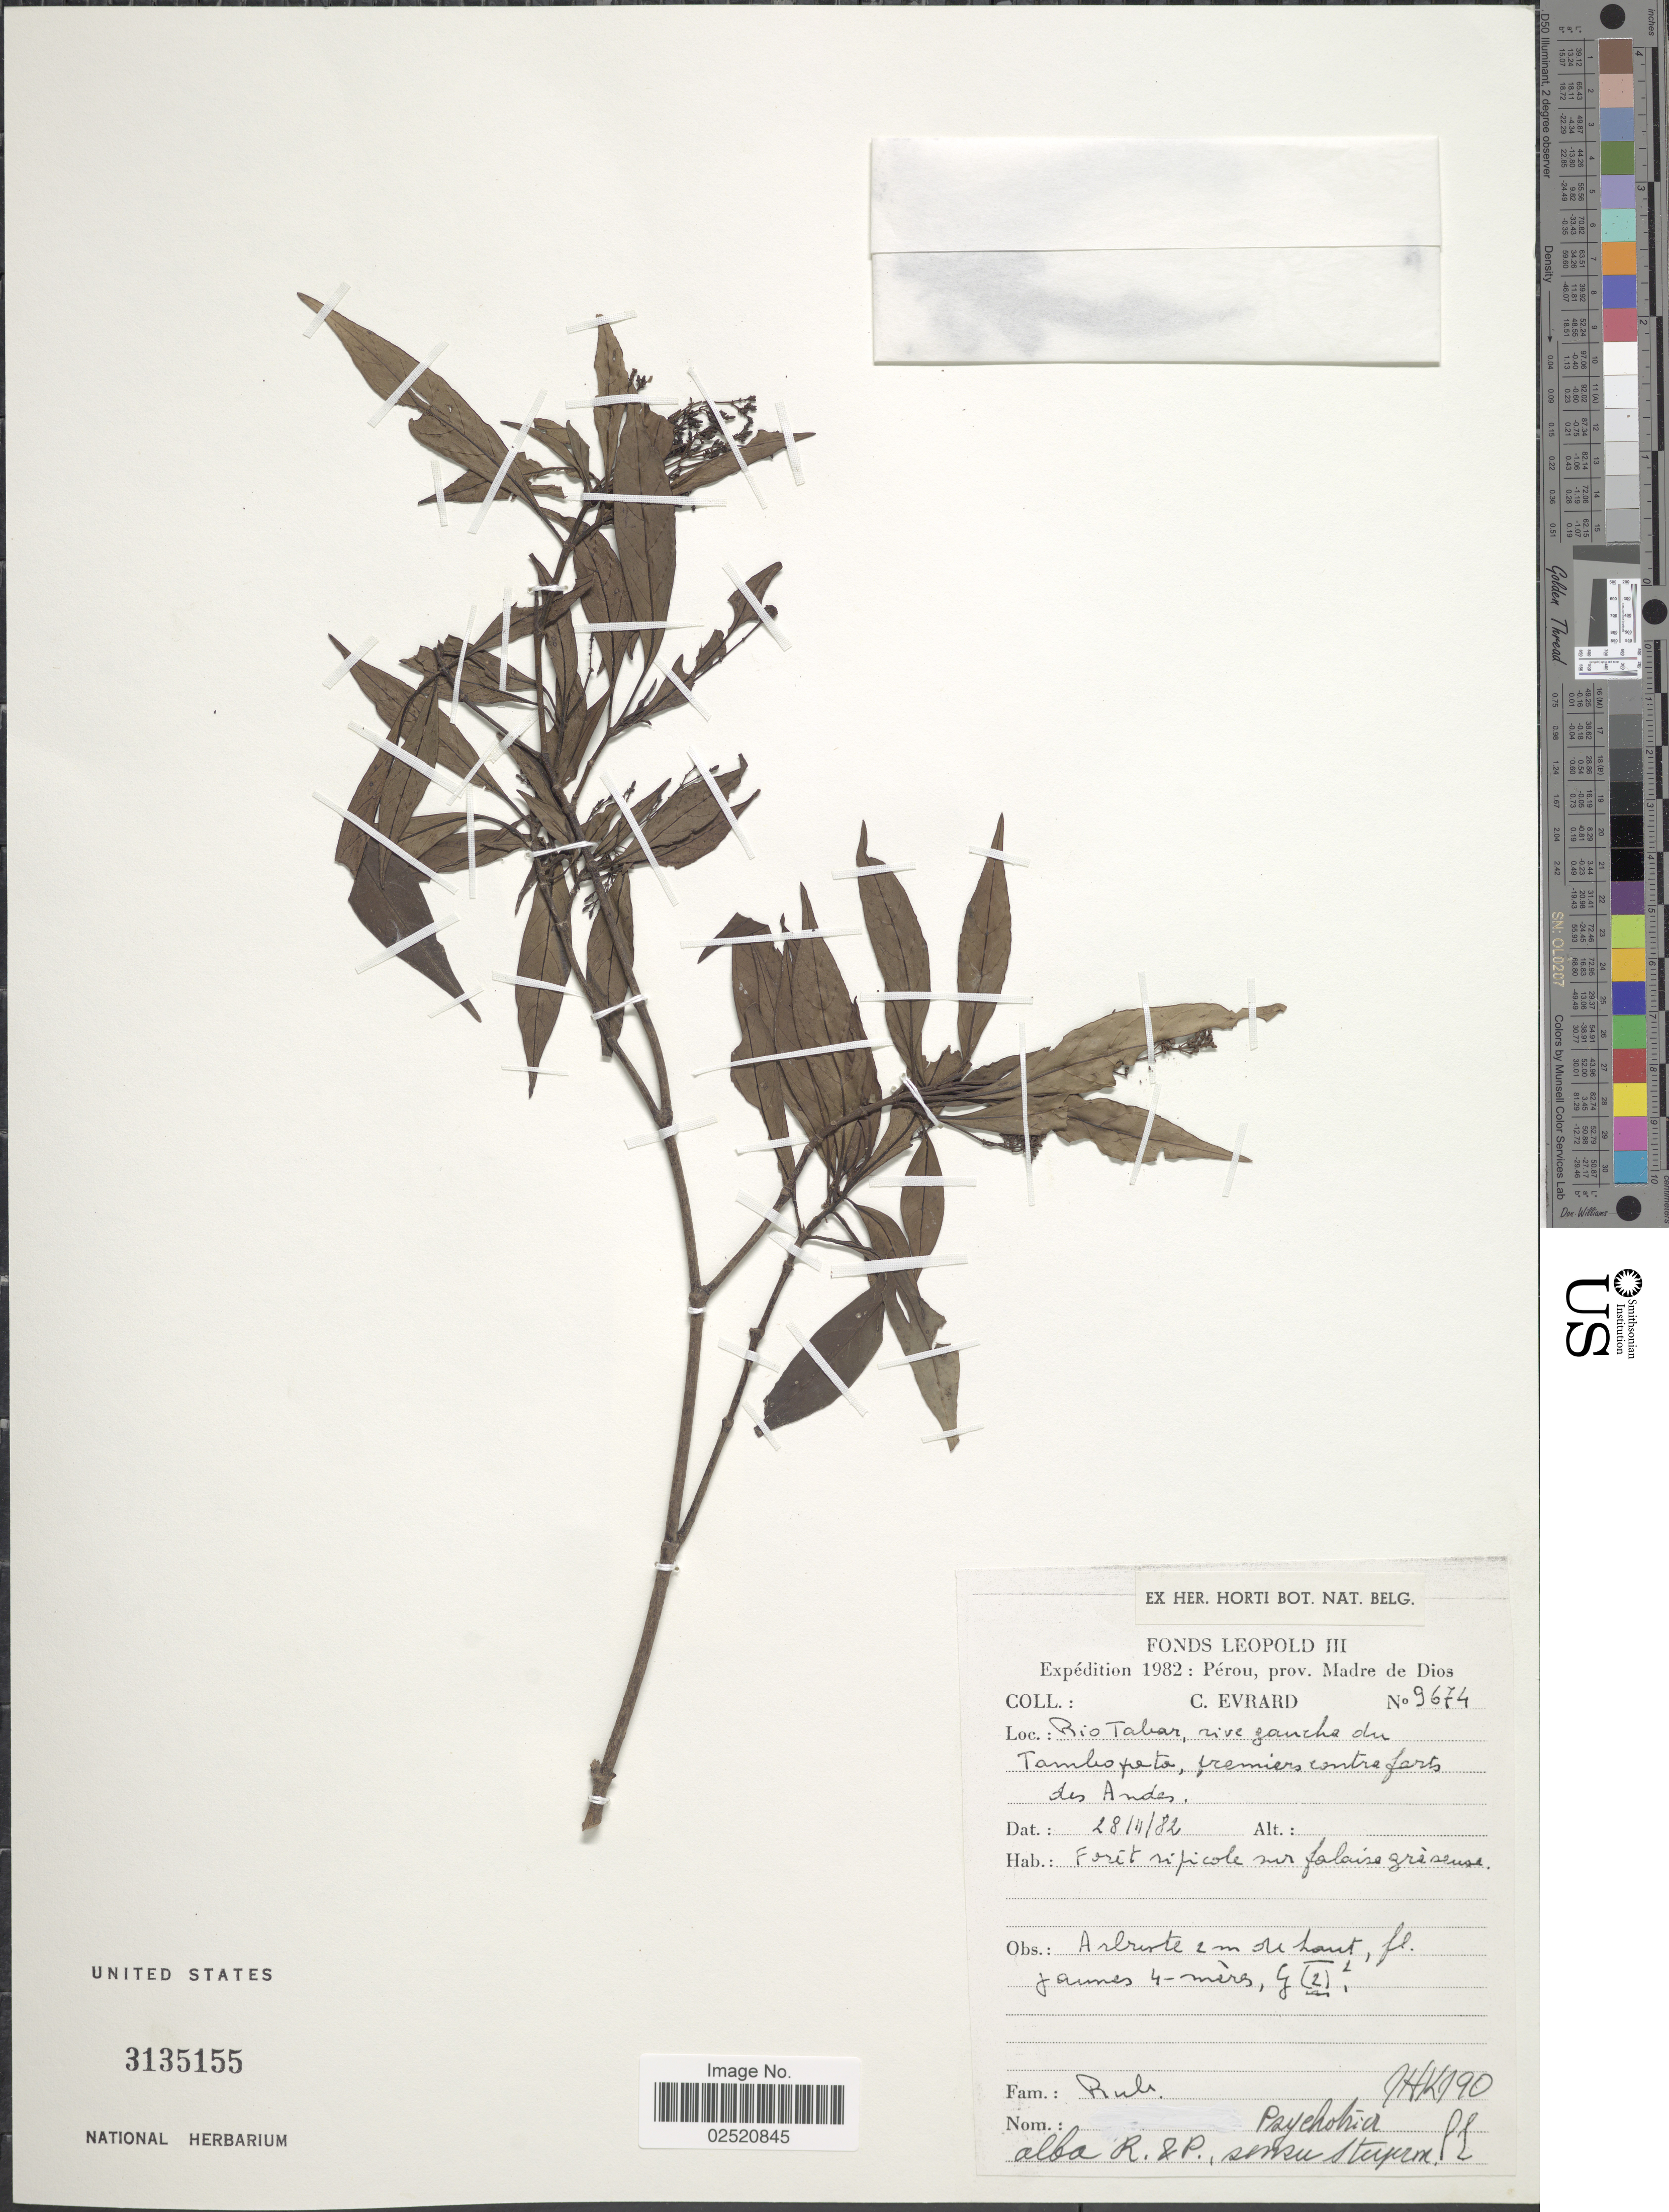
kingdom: Plantae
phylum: Tracheophyta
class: Magnoliopsida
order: Gentianales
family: Rubiaceae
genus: Psychotria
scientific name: Psychotria alba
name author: Ruiz & Pav.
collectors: C. Evrard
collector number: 9674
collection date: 1982-11-28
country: Peru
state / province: Madre de Dios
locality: Río Tabar, rive gauche du Tambopata, premiers contreforts des Andes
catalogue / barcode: US 3135155